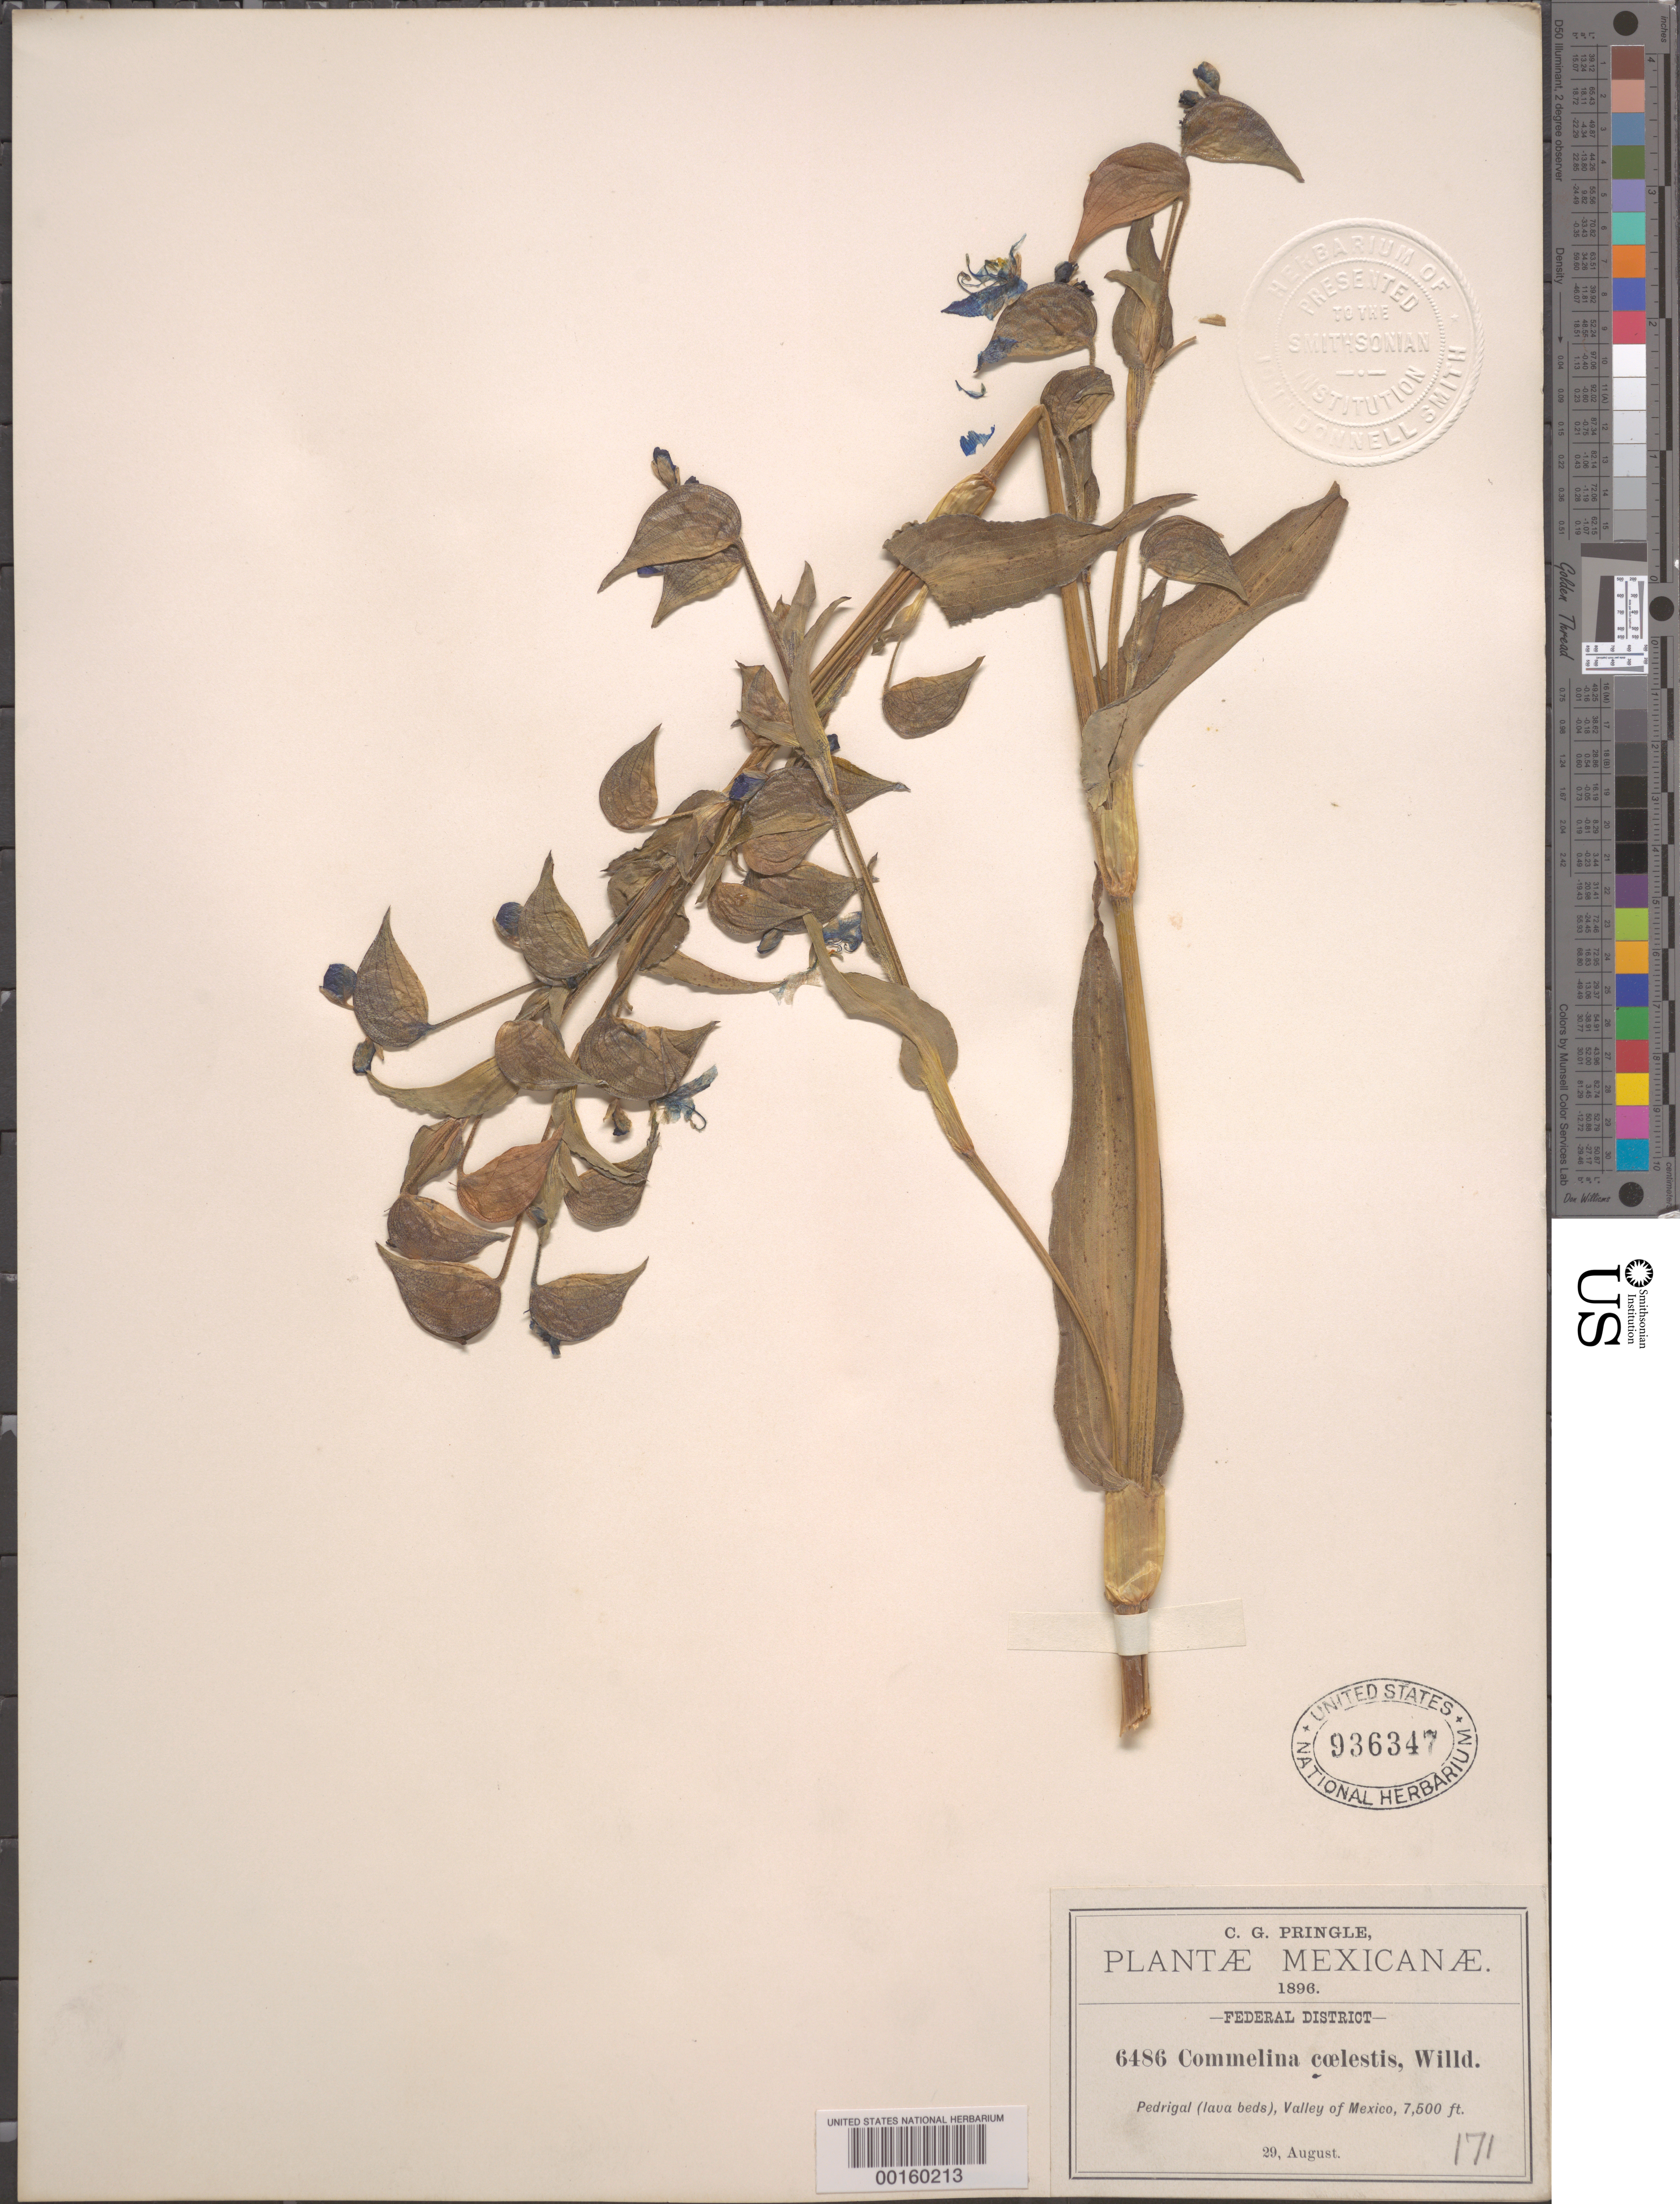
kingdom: Plantae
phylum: Tracheophyta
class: Liliopsida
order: Commelinales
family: Commelinaceae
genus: Commelina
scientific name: Commelina coelestis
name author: Willd.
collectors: C. G. Pringle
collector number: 6486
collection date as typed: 29 Aug 1896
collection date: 1896-08-29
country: Mexico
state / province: Distrito Federal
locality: Valley of Mexico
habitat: Lava fields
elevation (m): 2288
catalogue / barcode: US 936347